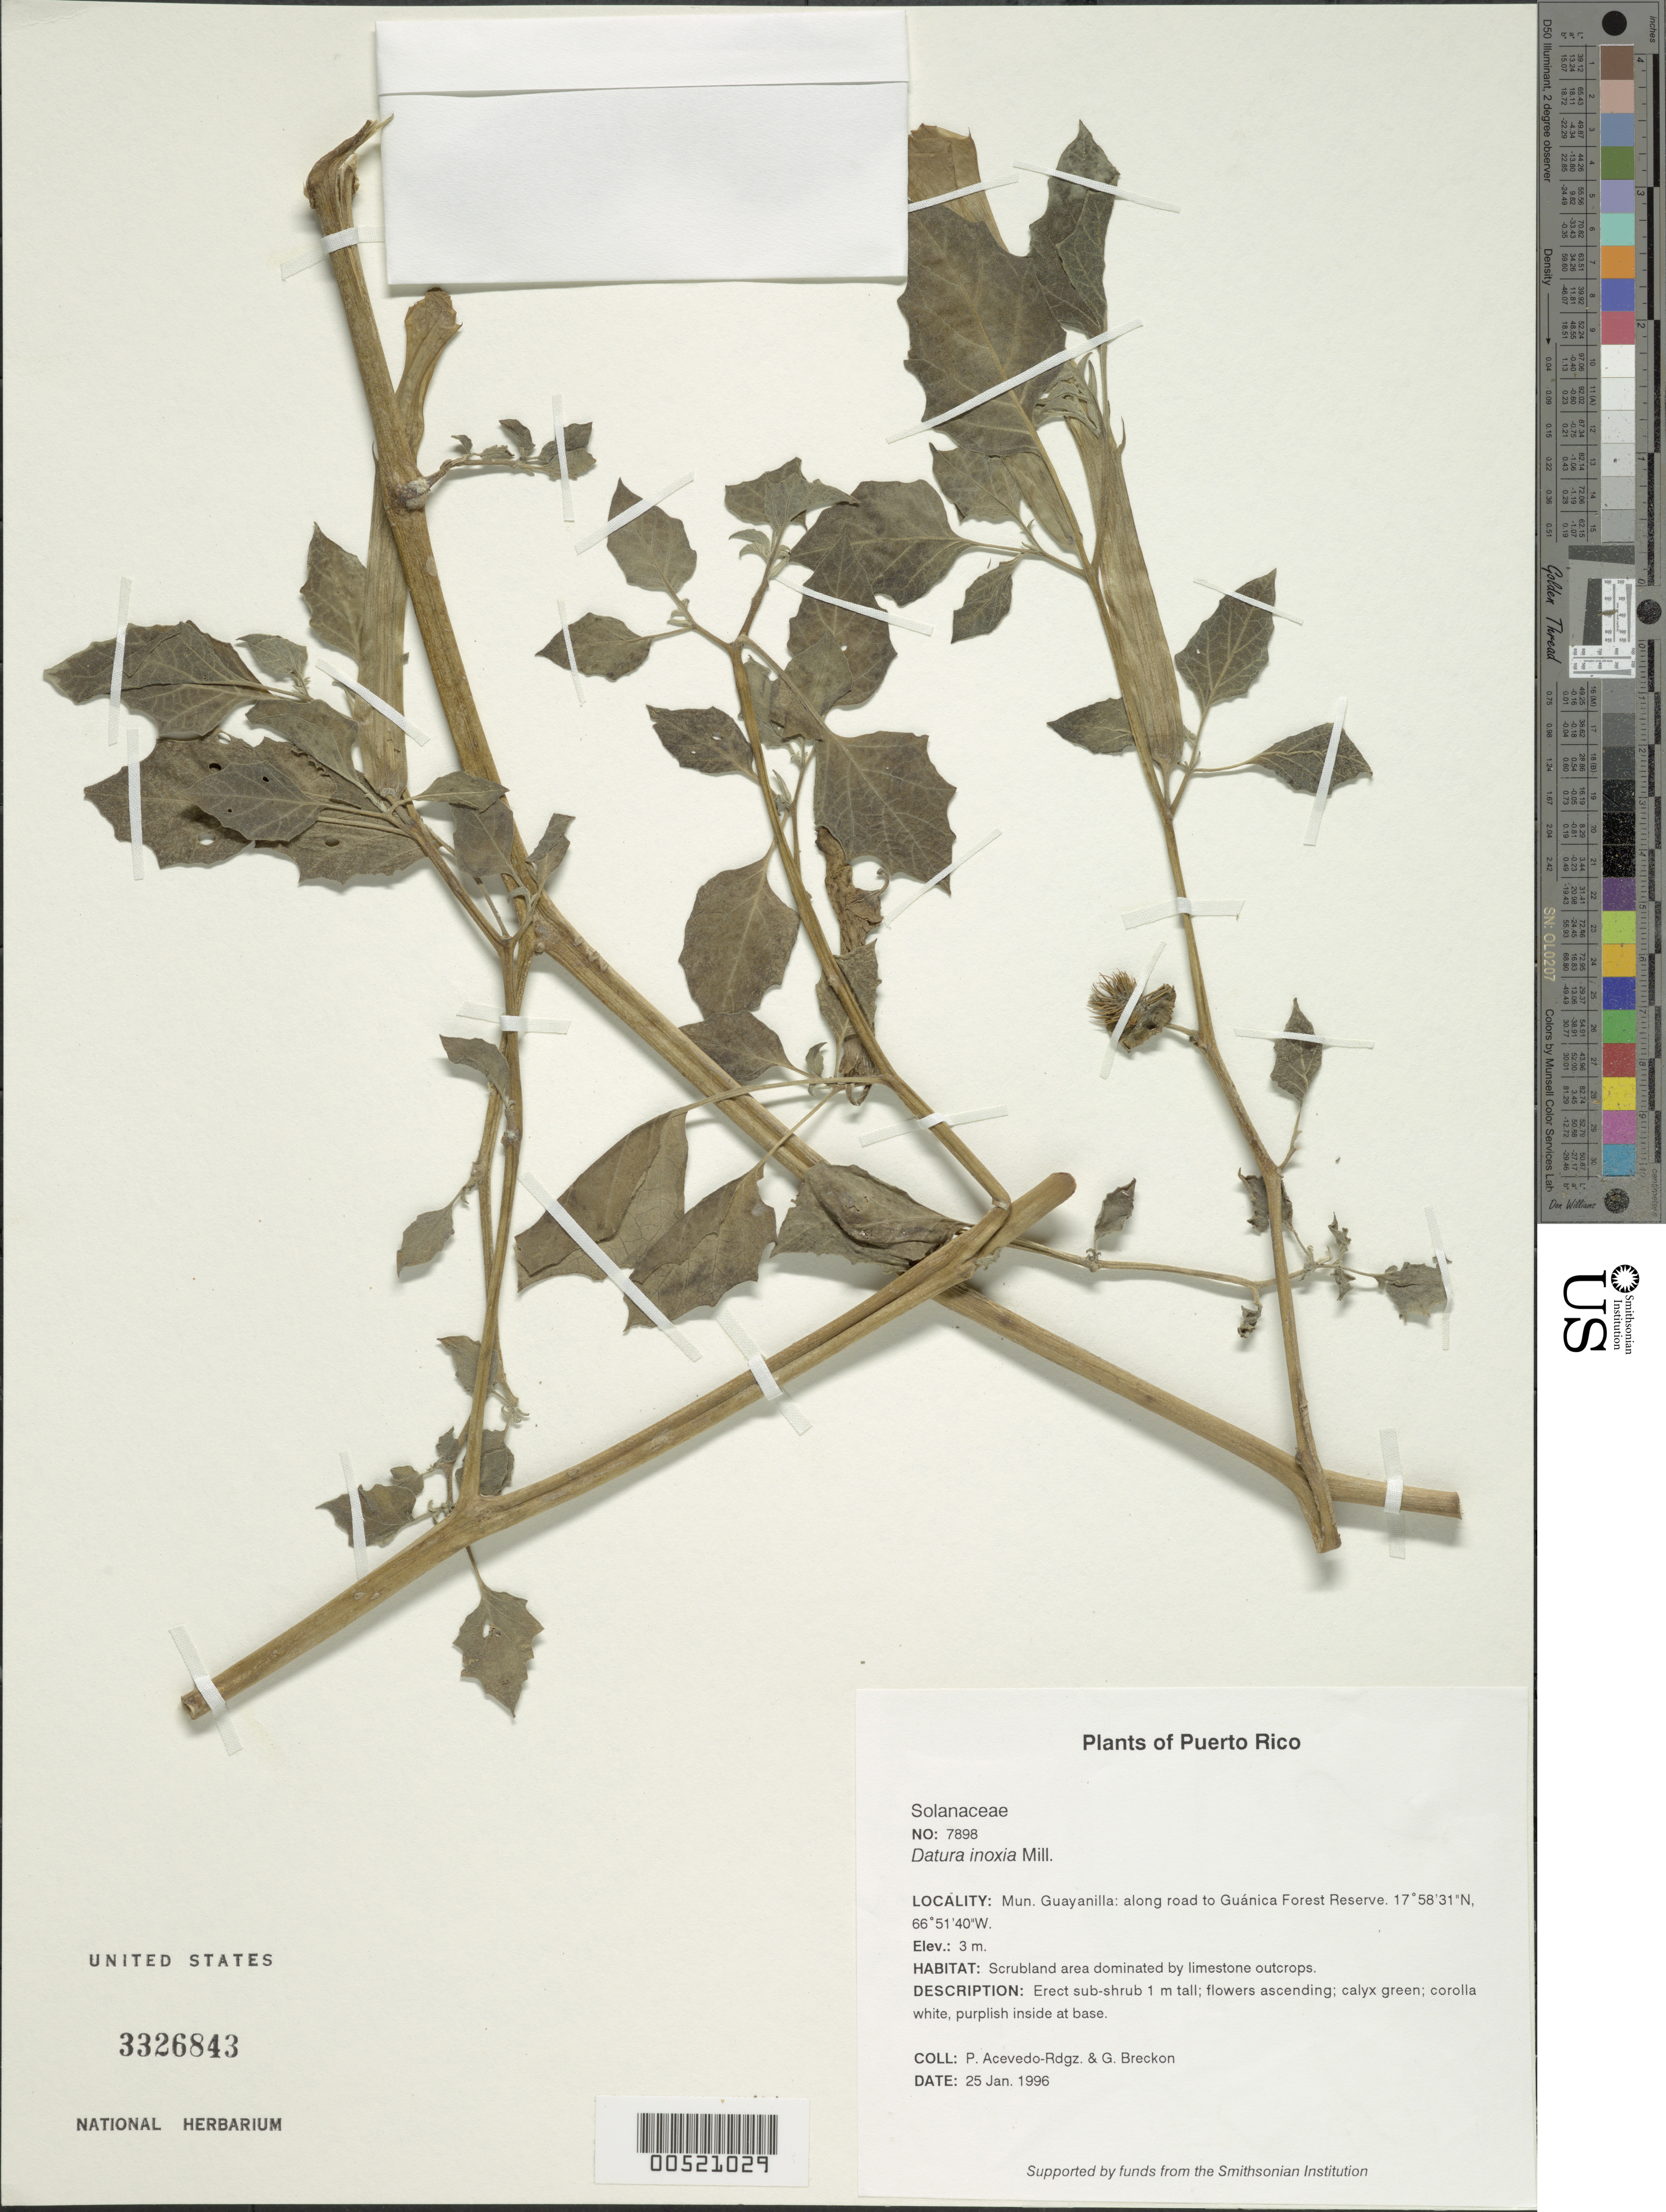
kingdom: Plantae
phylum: Tracheophyta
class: Magnoliopsida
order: Solanales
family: Solanaceae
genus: Datura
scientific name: Datura innoxia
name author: Mill.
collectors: P. Acevedo-Rodr. & G. J. Breckon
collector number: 7898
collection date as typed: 25 Jan 1996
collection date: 1996-01-25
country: Puerto Rico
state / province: Guánica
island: Puerto Rico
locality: Guánica; along road to entrance of Guánica Forest Reserve.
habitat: Scrubland area dominated by limestone outcrops.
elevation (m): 3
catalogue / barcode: US 3326843